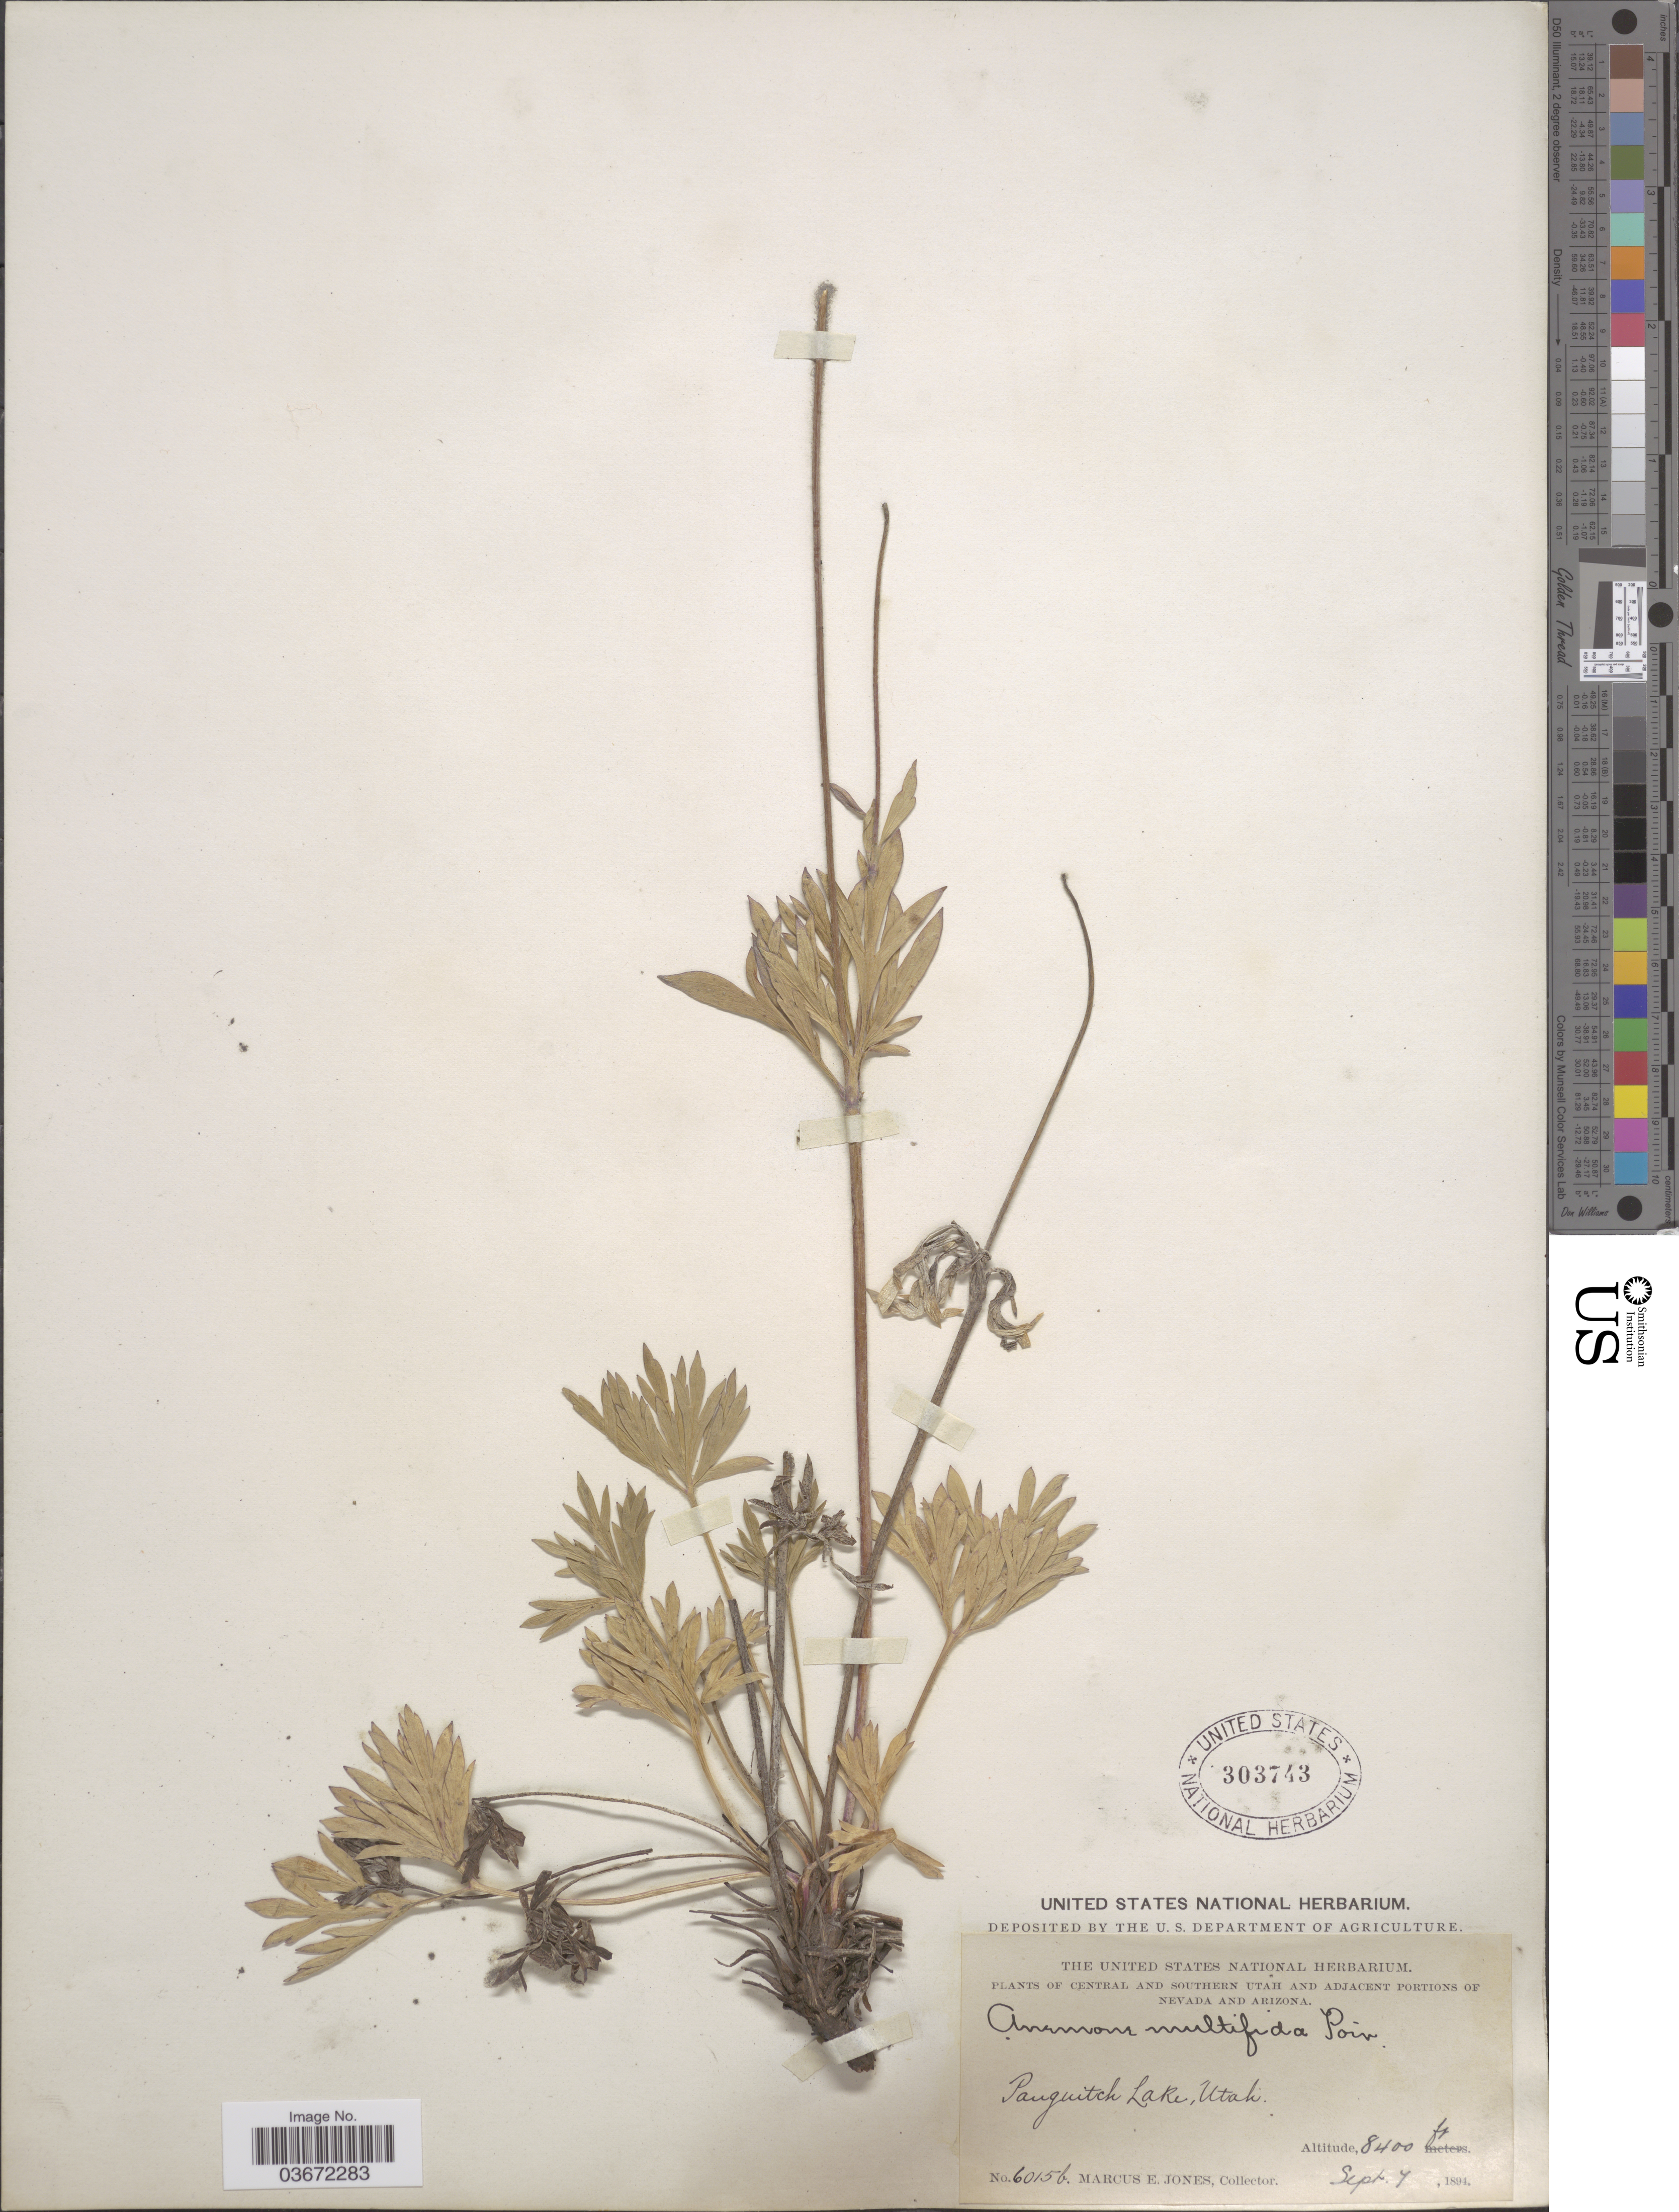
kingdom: Plantae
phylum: Tracheophyta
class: Magnoliopsida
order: Ranunculales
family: Ranunculaceae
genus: Anemone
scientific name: Anemone globosa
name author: (Torr. & A. Gray) Nutt. ex A. Heller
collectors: M. E. Jones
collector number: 6015b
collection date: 1894-09-07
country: United States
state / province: Utah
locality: Central and Southern Utah. Panguitch Lake.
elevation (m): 2560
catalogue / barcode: US 303743